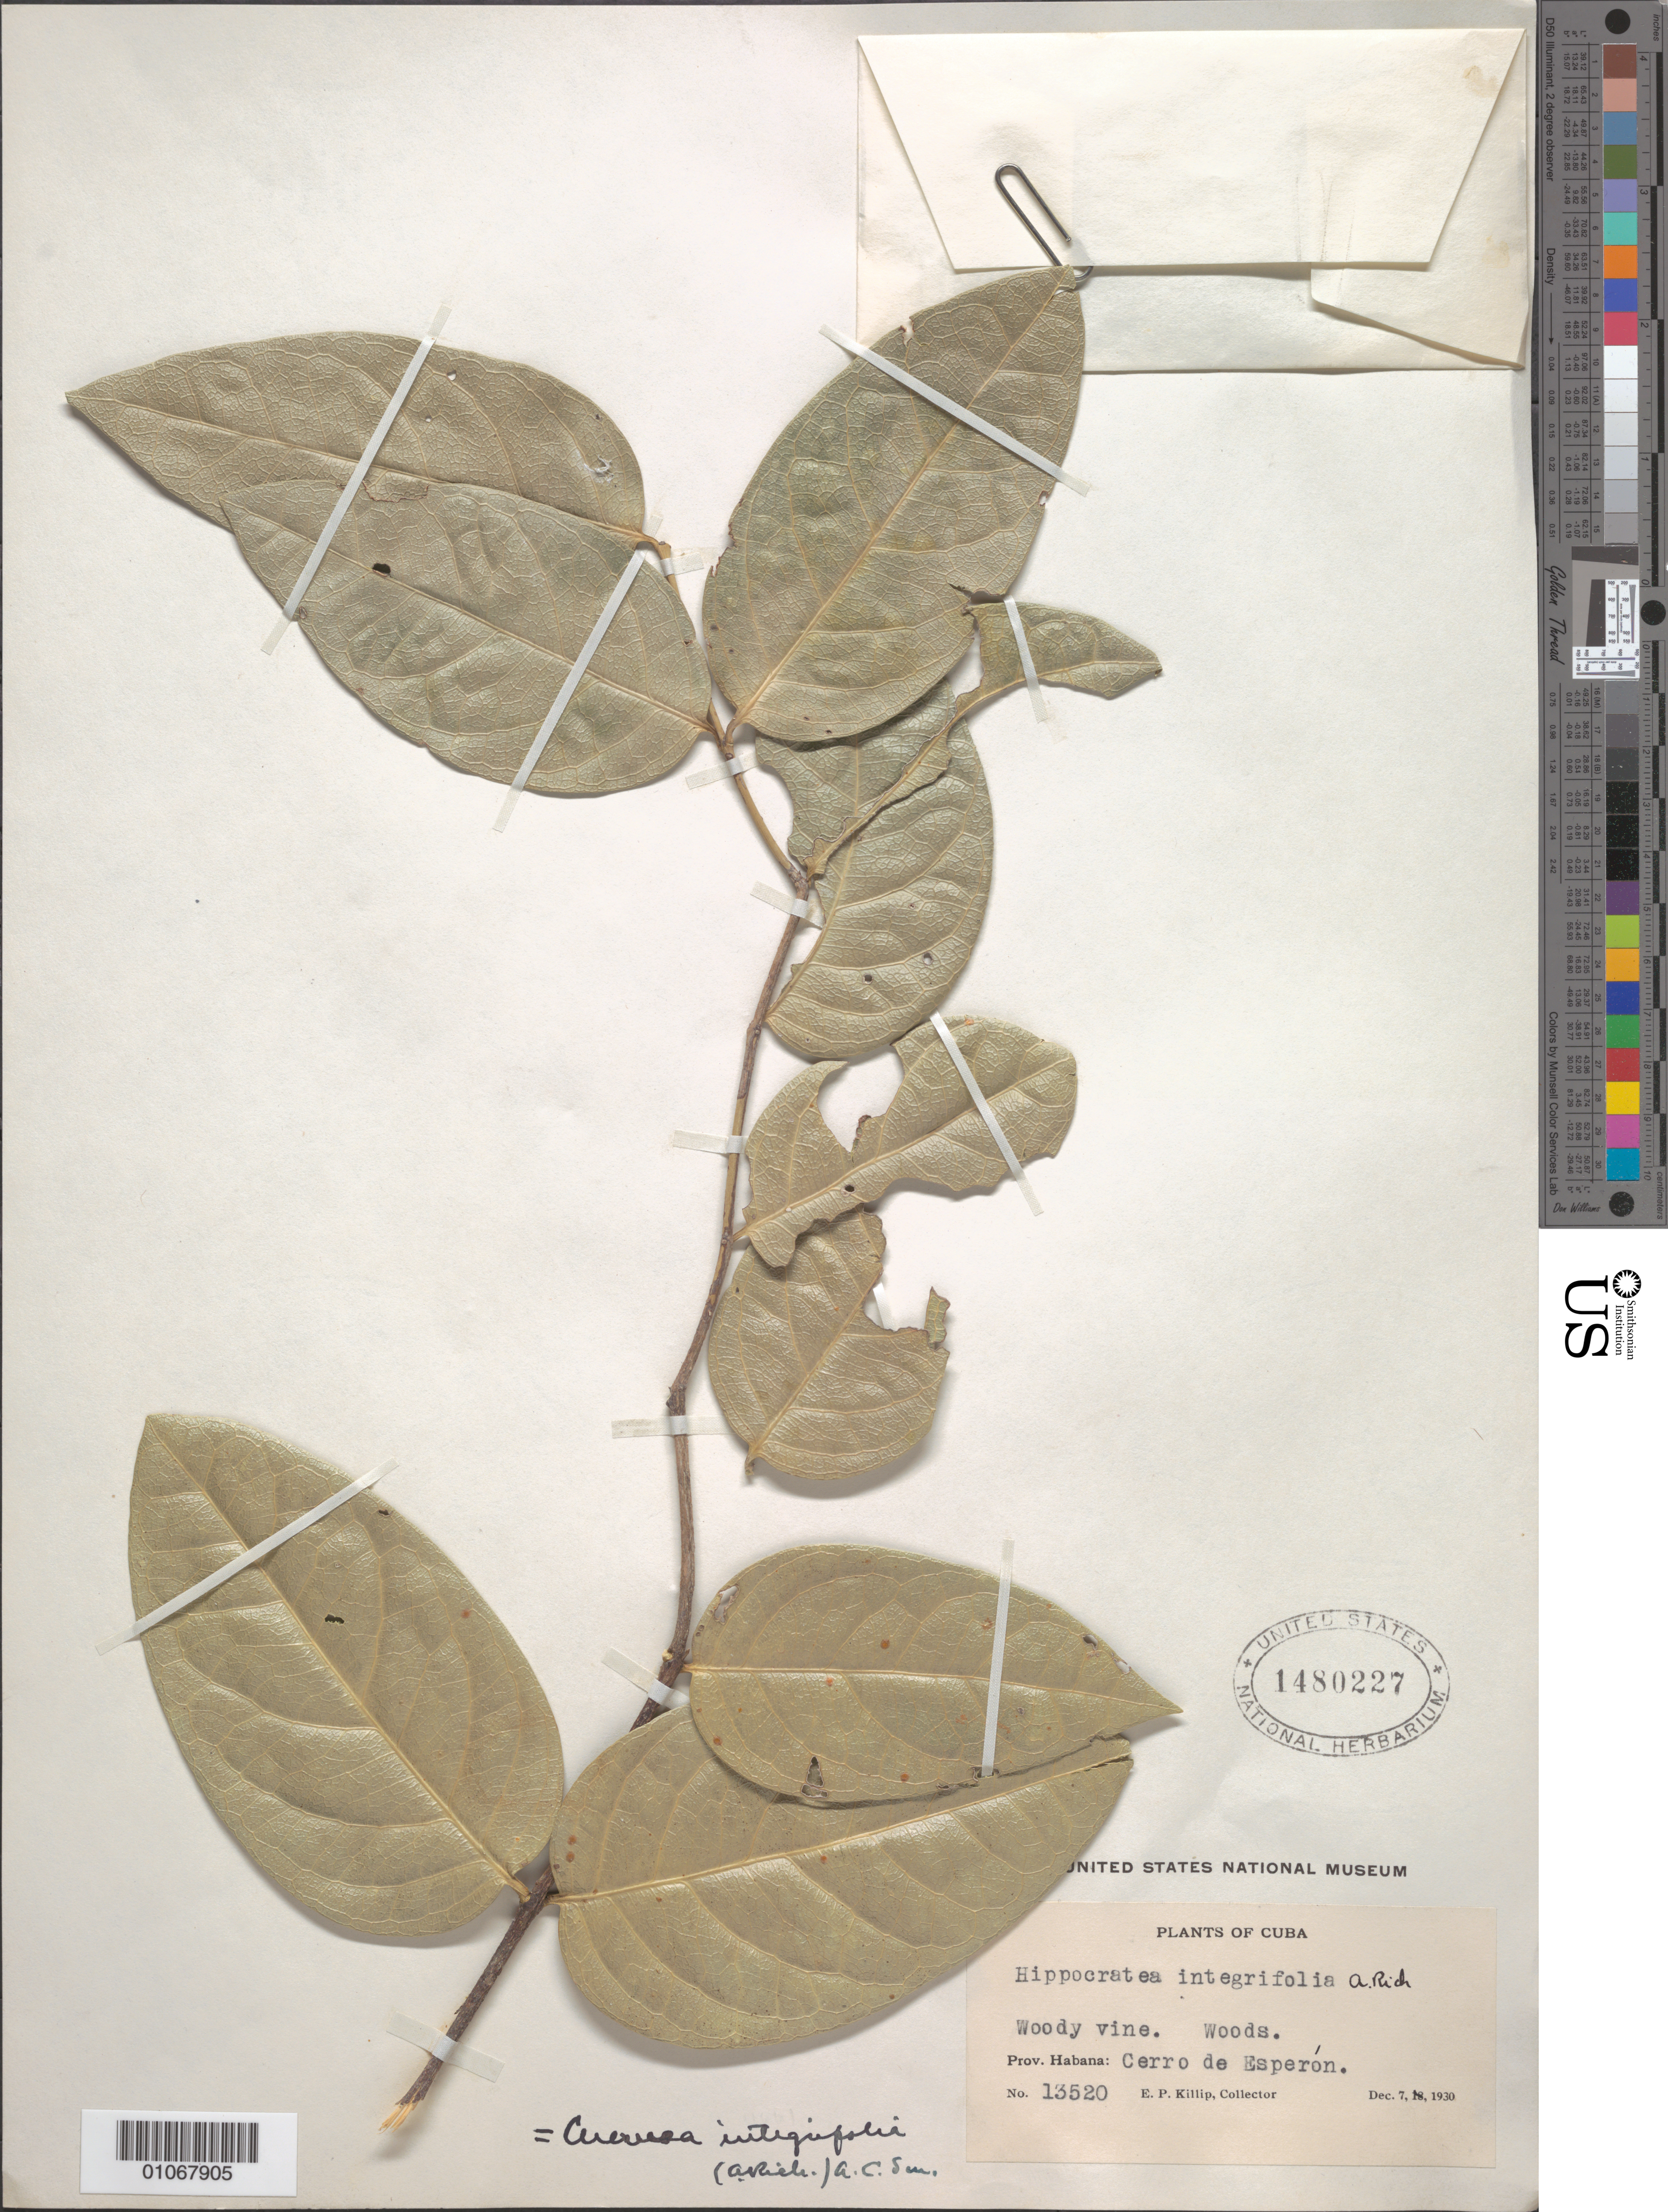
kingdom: Plantae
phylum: Tracheophyta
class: Magnoliopsida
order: Celastrales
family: Celastraceae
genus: Cuervea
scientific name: Cuervea integrifolia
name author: (A. Rich.) A.C. Sm.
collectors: E. P. Killip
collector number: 13520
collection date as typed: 07 Dec 1920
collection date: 1920-12-07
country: Cuba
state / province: La Habana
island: Cuba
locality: Cerro de Esperon In woods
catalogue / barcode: US 1480227